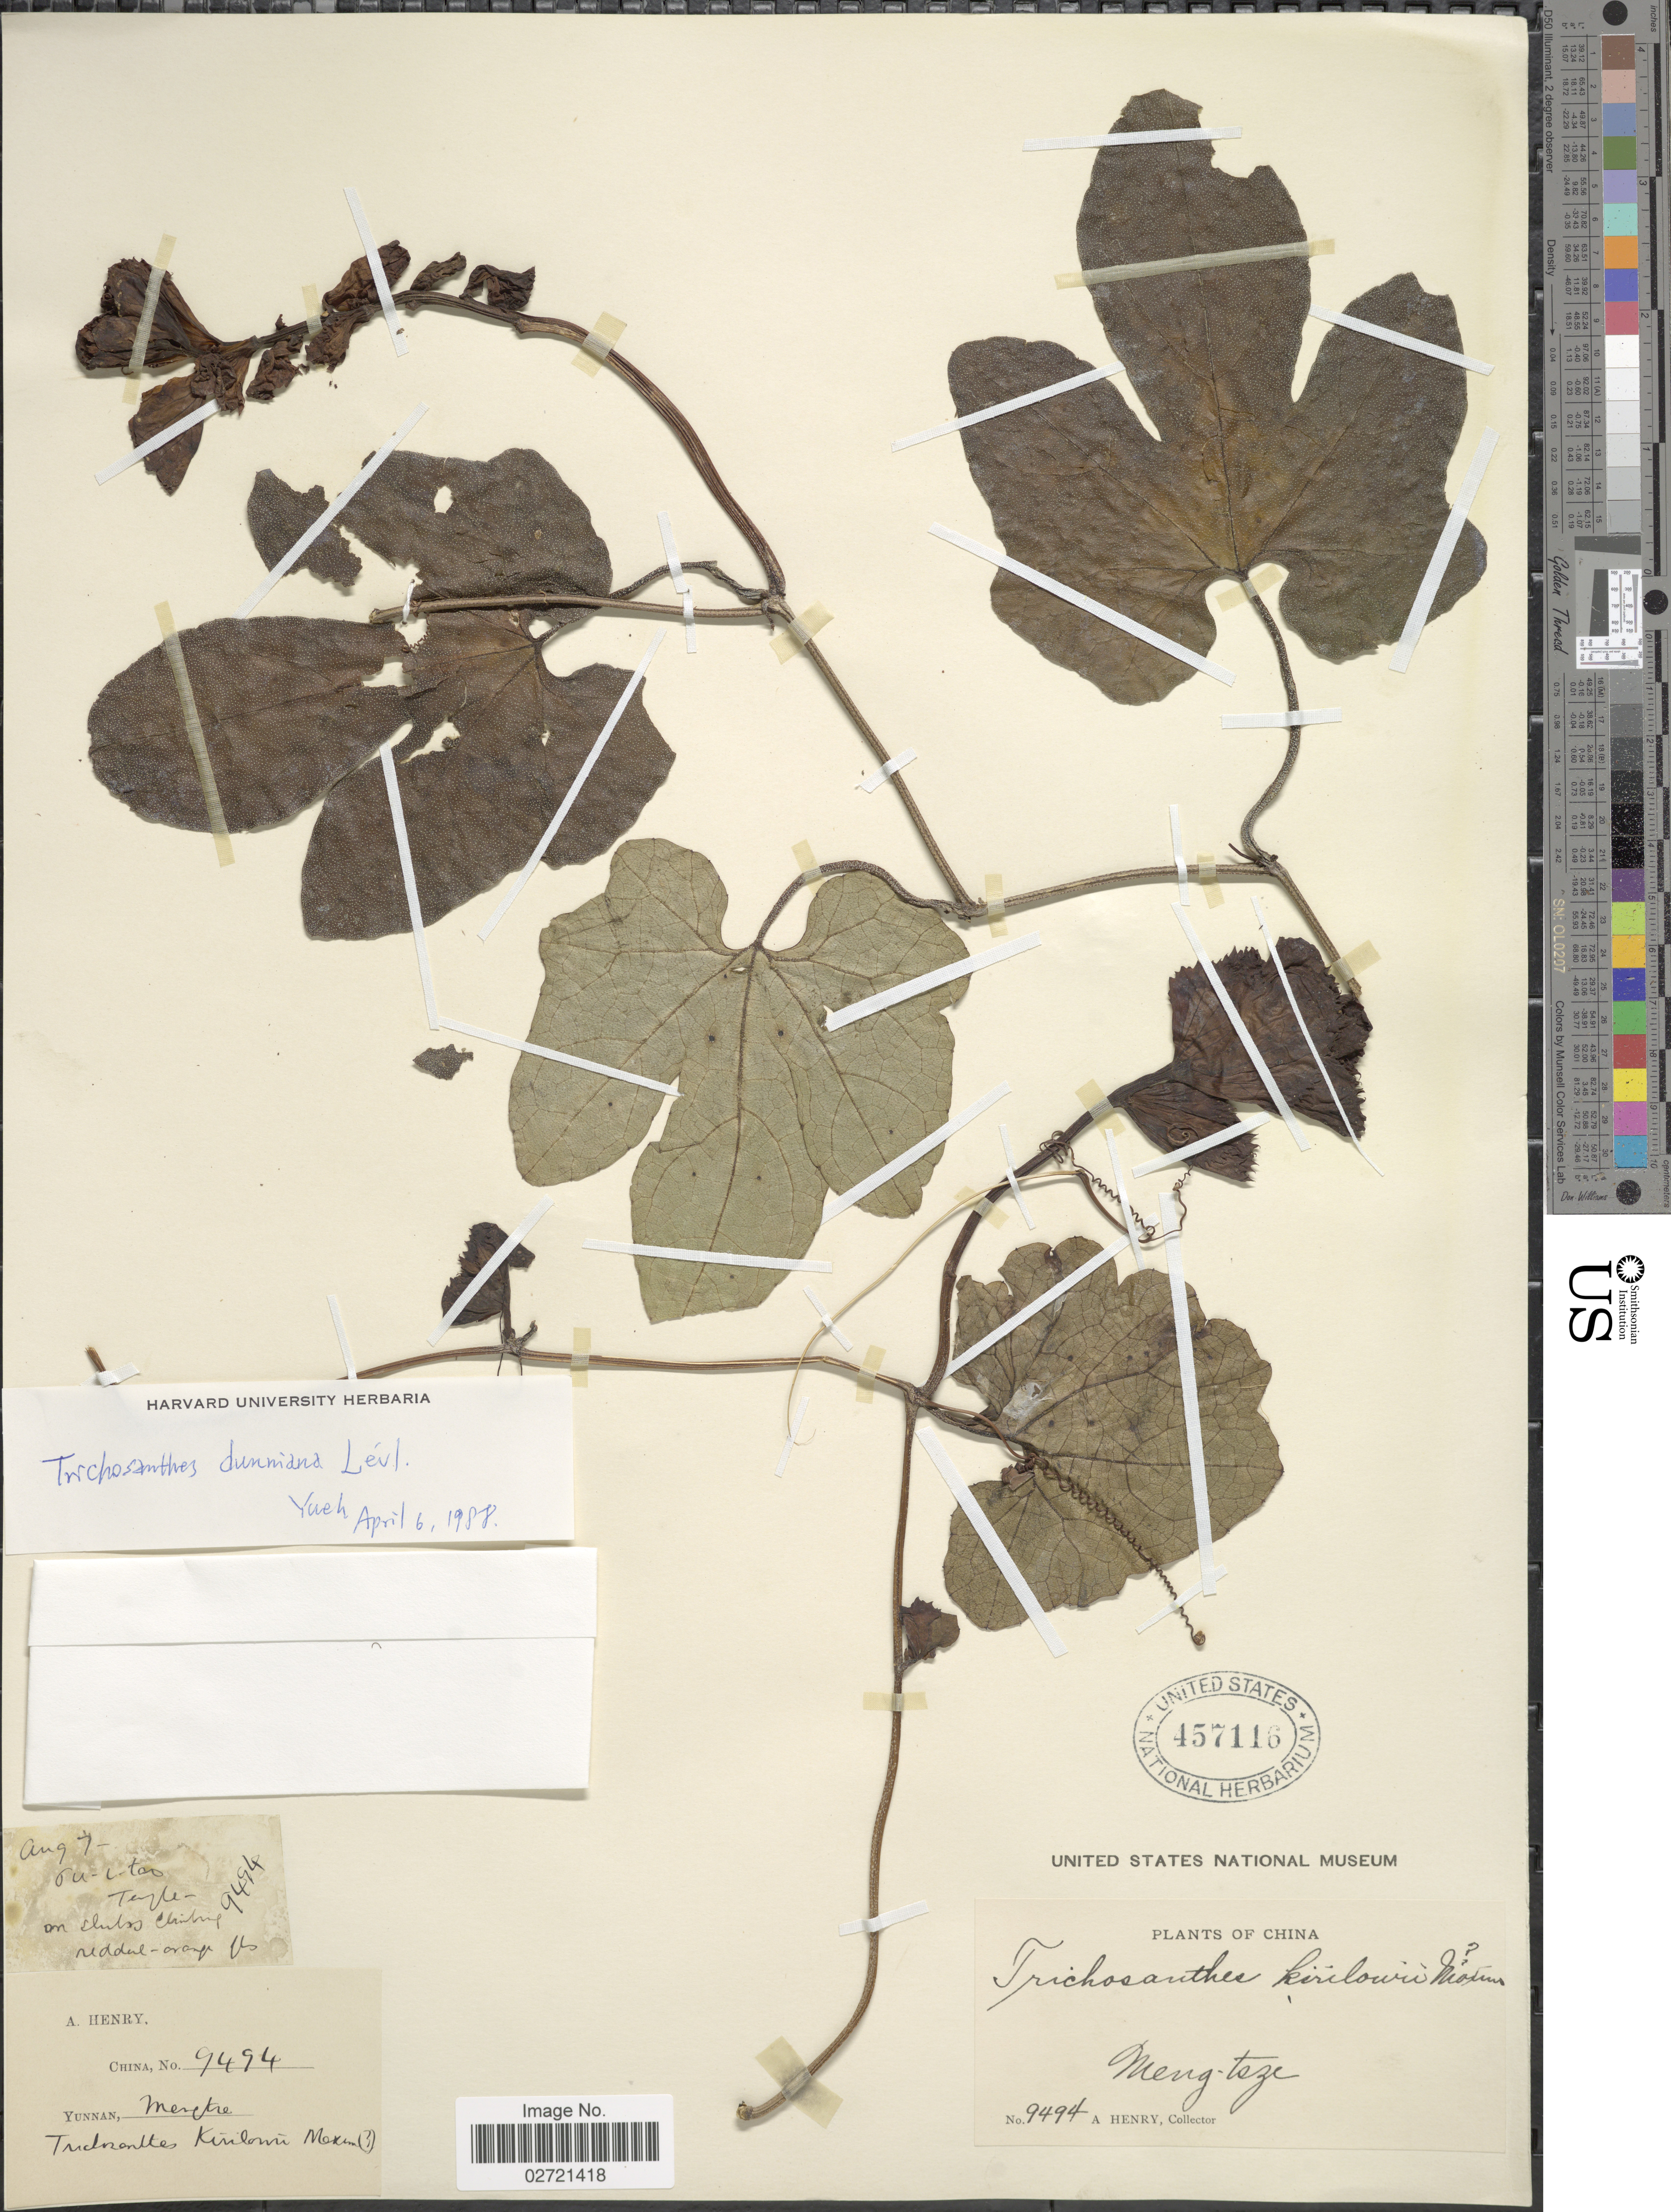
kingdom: Plantae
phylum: Tracheophyta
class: Magnoliopsida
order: Cucurbitales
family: Cucurbitaceae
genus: Trichosanthes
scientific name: Trichosanthes dunniana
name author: H. Lév.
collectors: A. Henry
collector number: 9494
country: China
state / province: Yunnan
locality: Yunnan, Mengtze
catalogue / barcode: US 457116